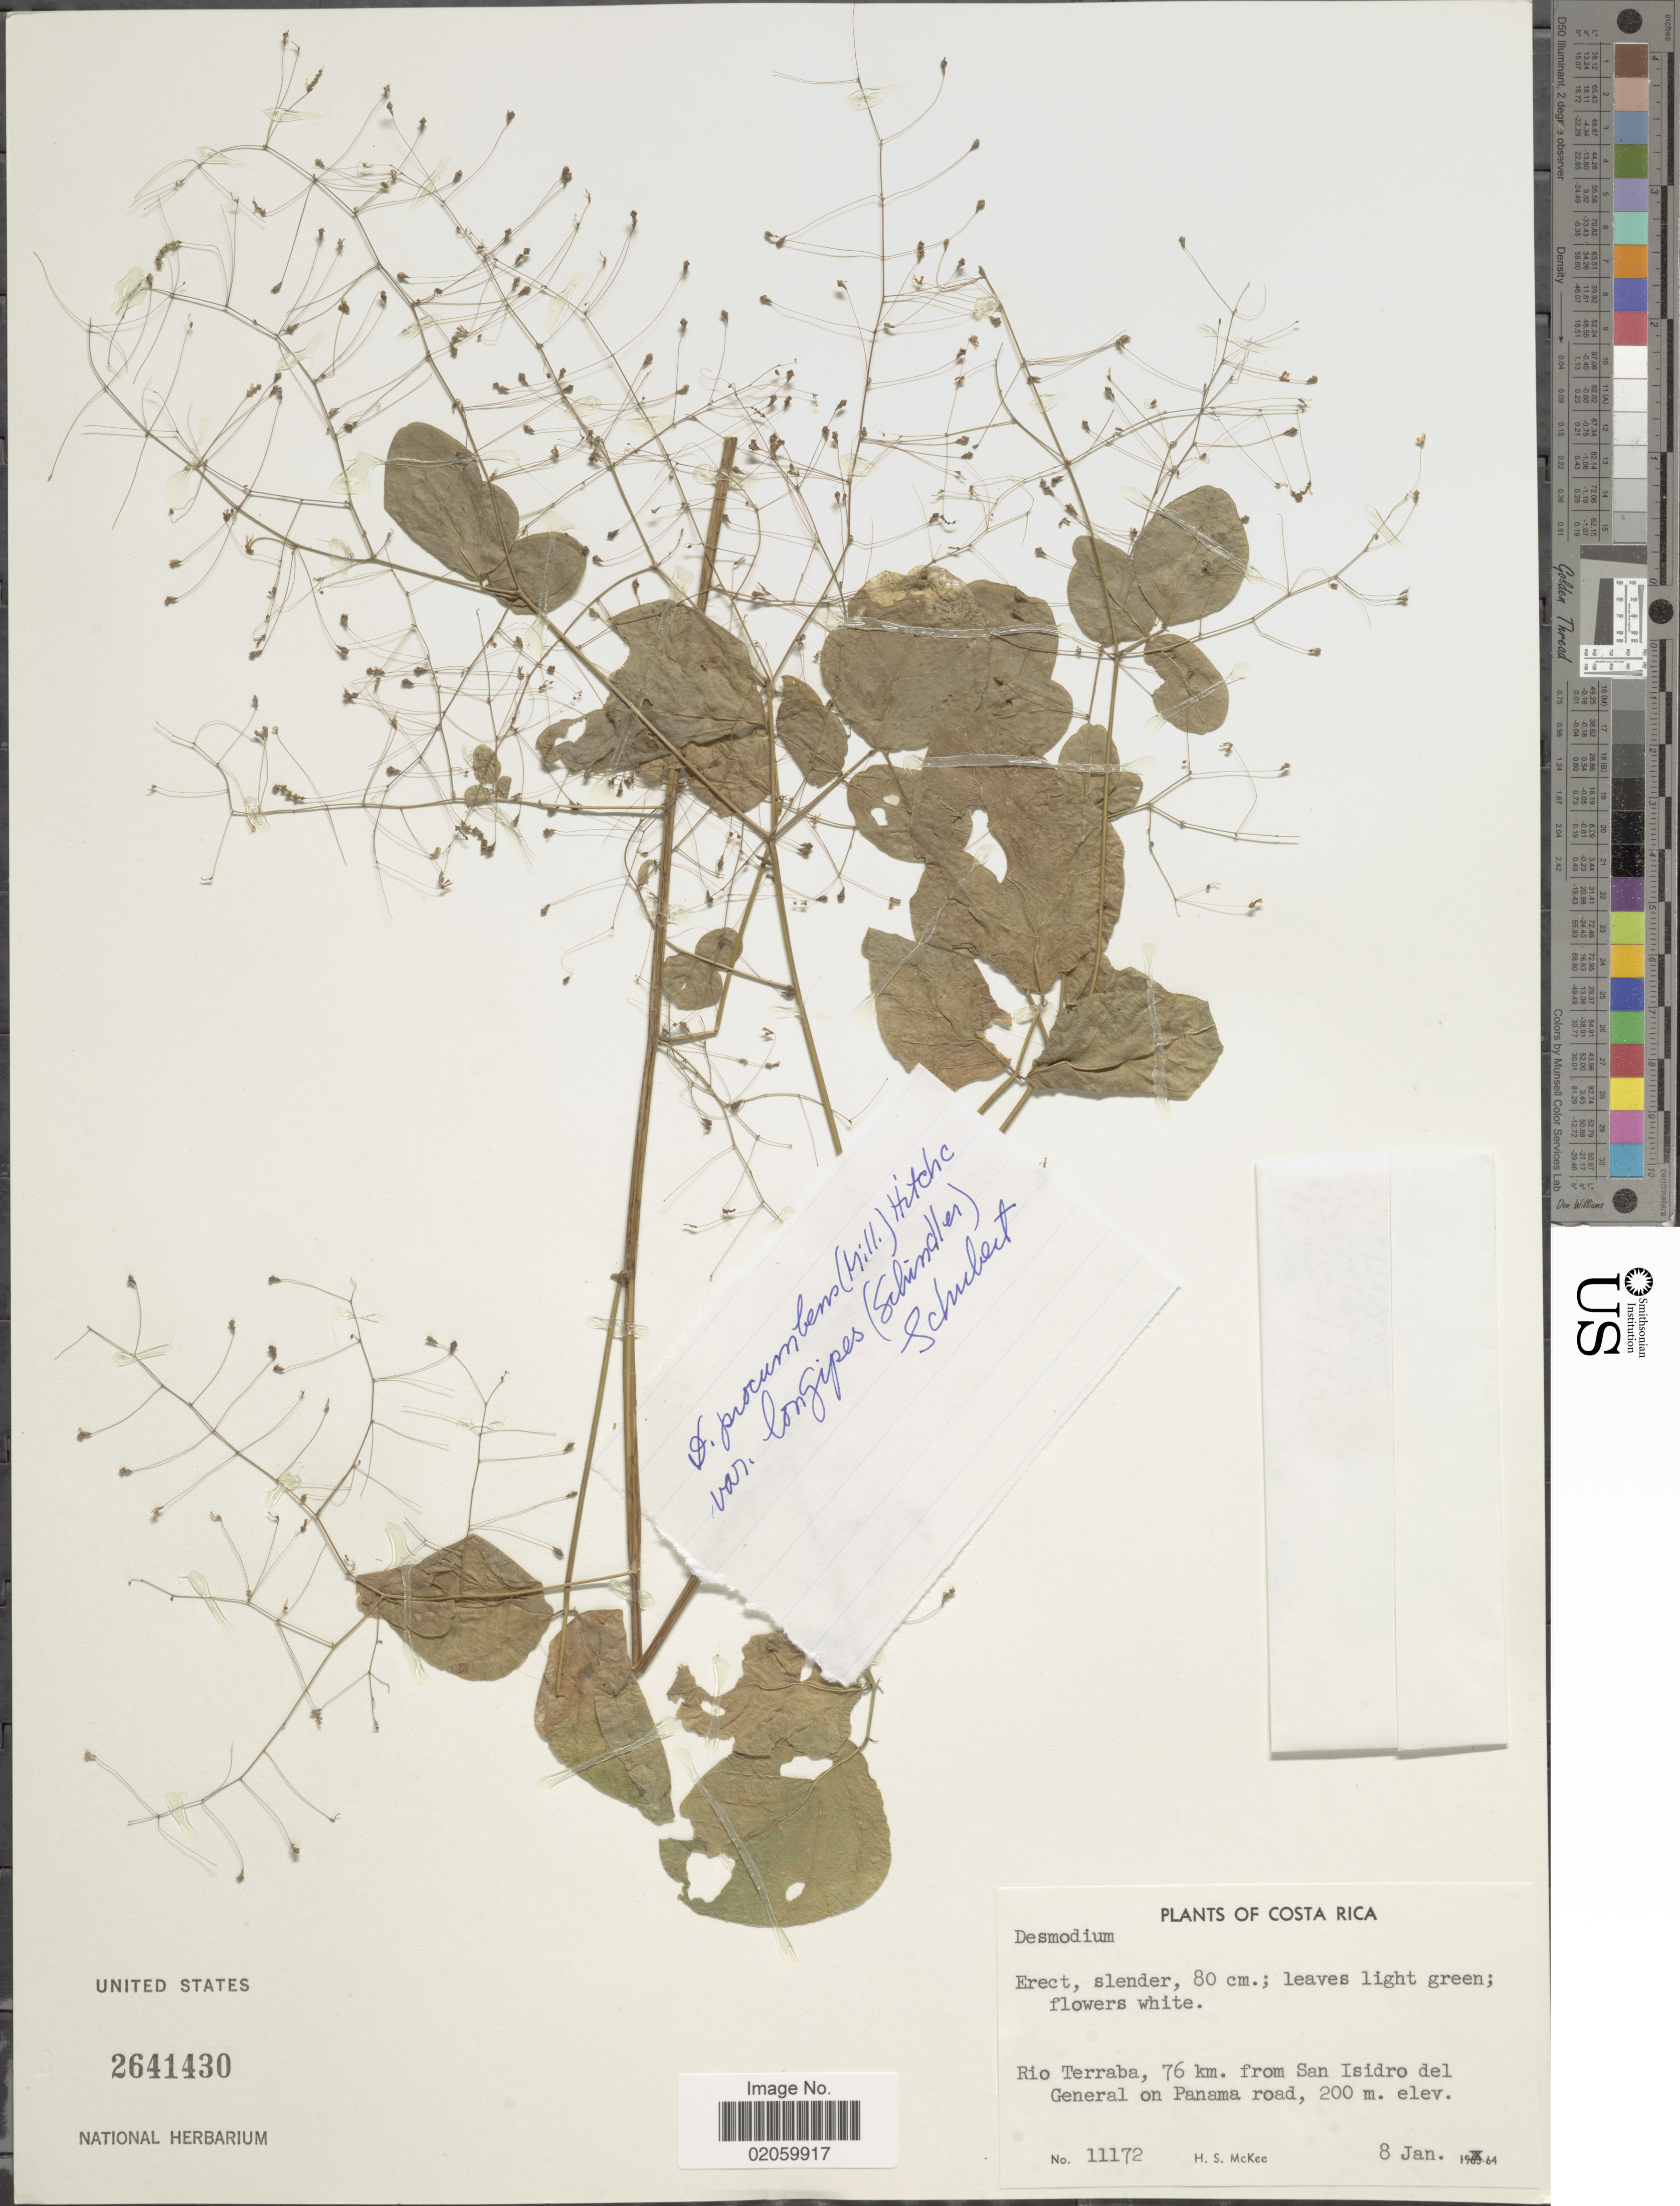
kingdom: Plantae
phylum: Tracheophyta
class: Magnoliopsida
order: Fabales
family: Fabaceae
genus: Desmodium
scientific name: Desmodium procumbens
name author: (Mill.) Hitchc.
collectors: H. S. McKee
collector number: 11172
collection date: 1964-01-08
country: Costa Rica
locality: Rio Terraba, 76 km from San isidro del General on Panama road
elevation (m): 200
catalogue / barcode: US 2641430